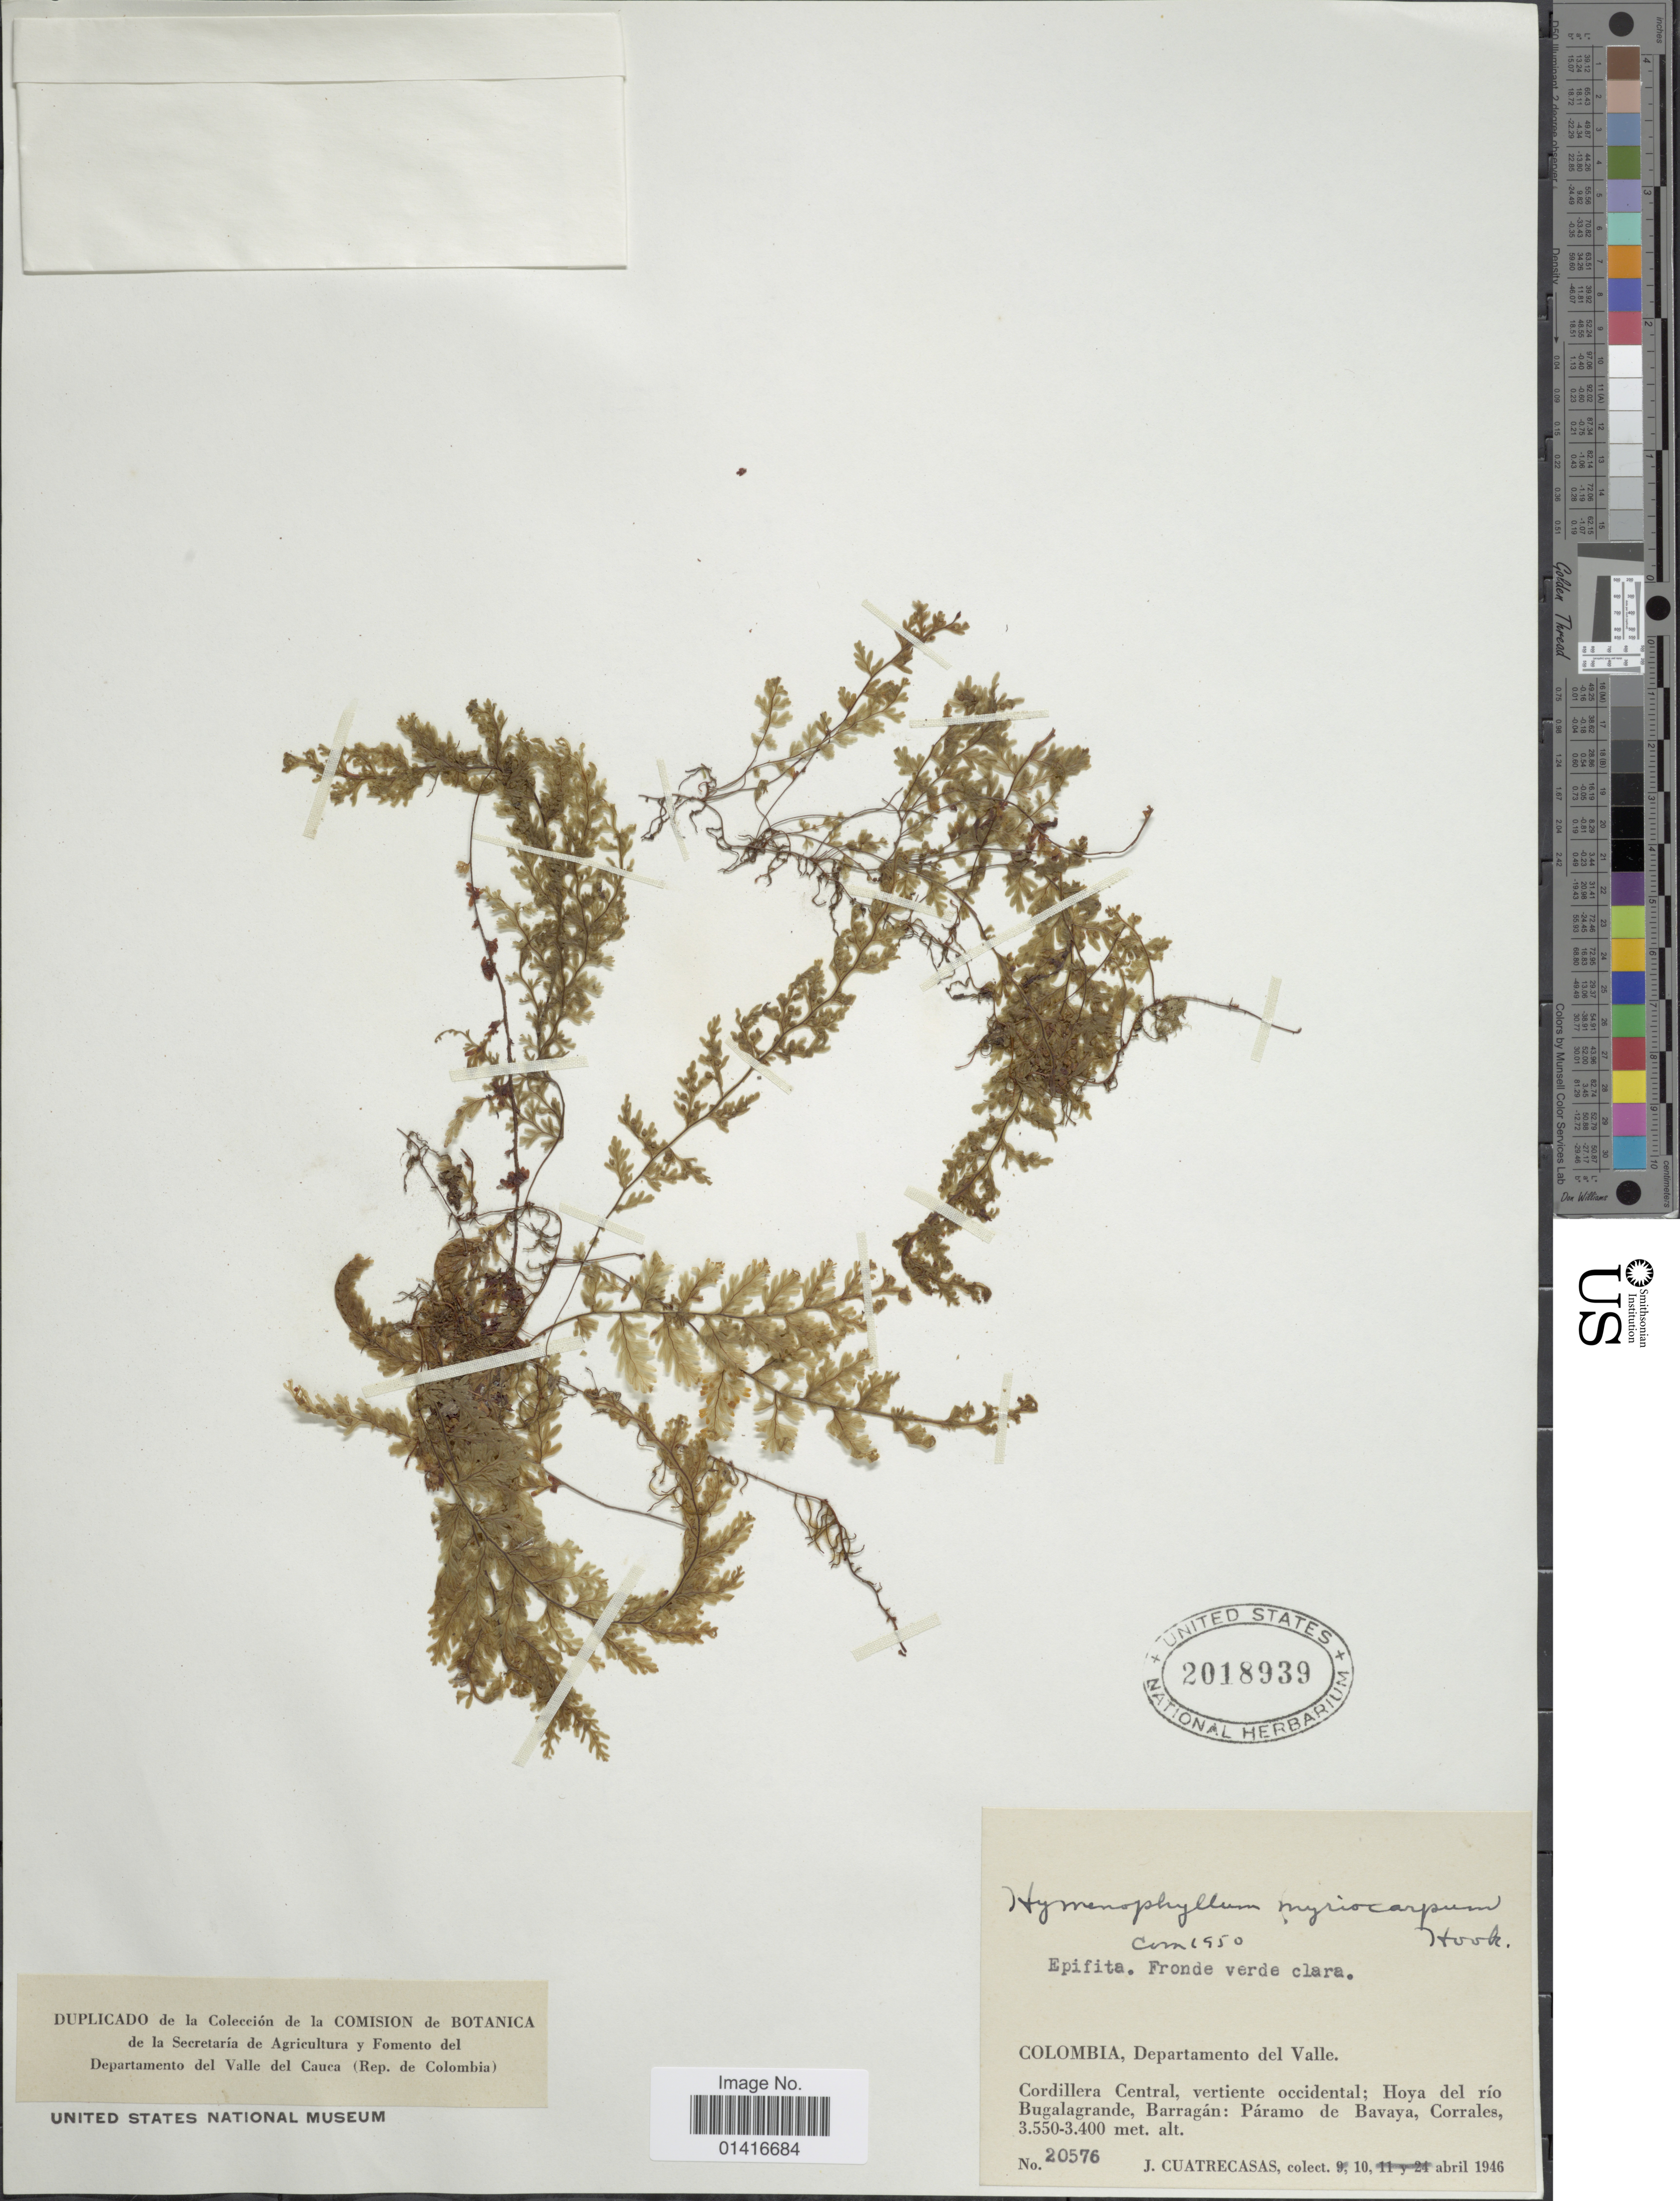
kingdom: Plantae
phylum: Tracheophyta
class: Polypodiopsida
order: Hymenophyllales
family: Hymenophyllaceae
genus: Hymenophyllum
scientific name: Hymenophyllum myriocarpum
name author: Hook.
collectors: J. Cuatrecasas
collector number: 20576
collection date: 1946-04-10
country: Colombia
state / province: Valle del Cauca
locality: Departamento del Valle. Cordillera central, vertiente occidental; Hoya del río Bugalagrande, Barragán: Páramo de Bavaya, Corrales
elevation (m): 3400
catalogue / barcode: US 2018939